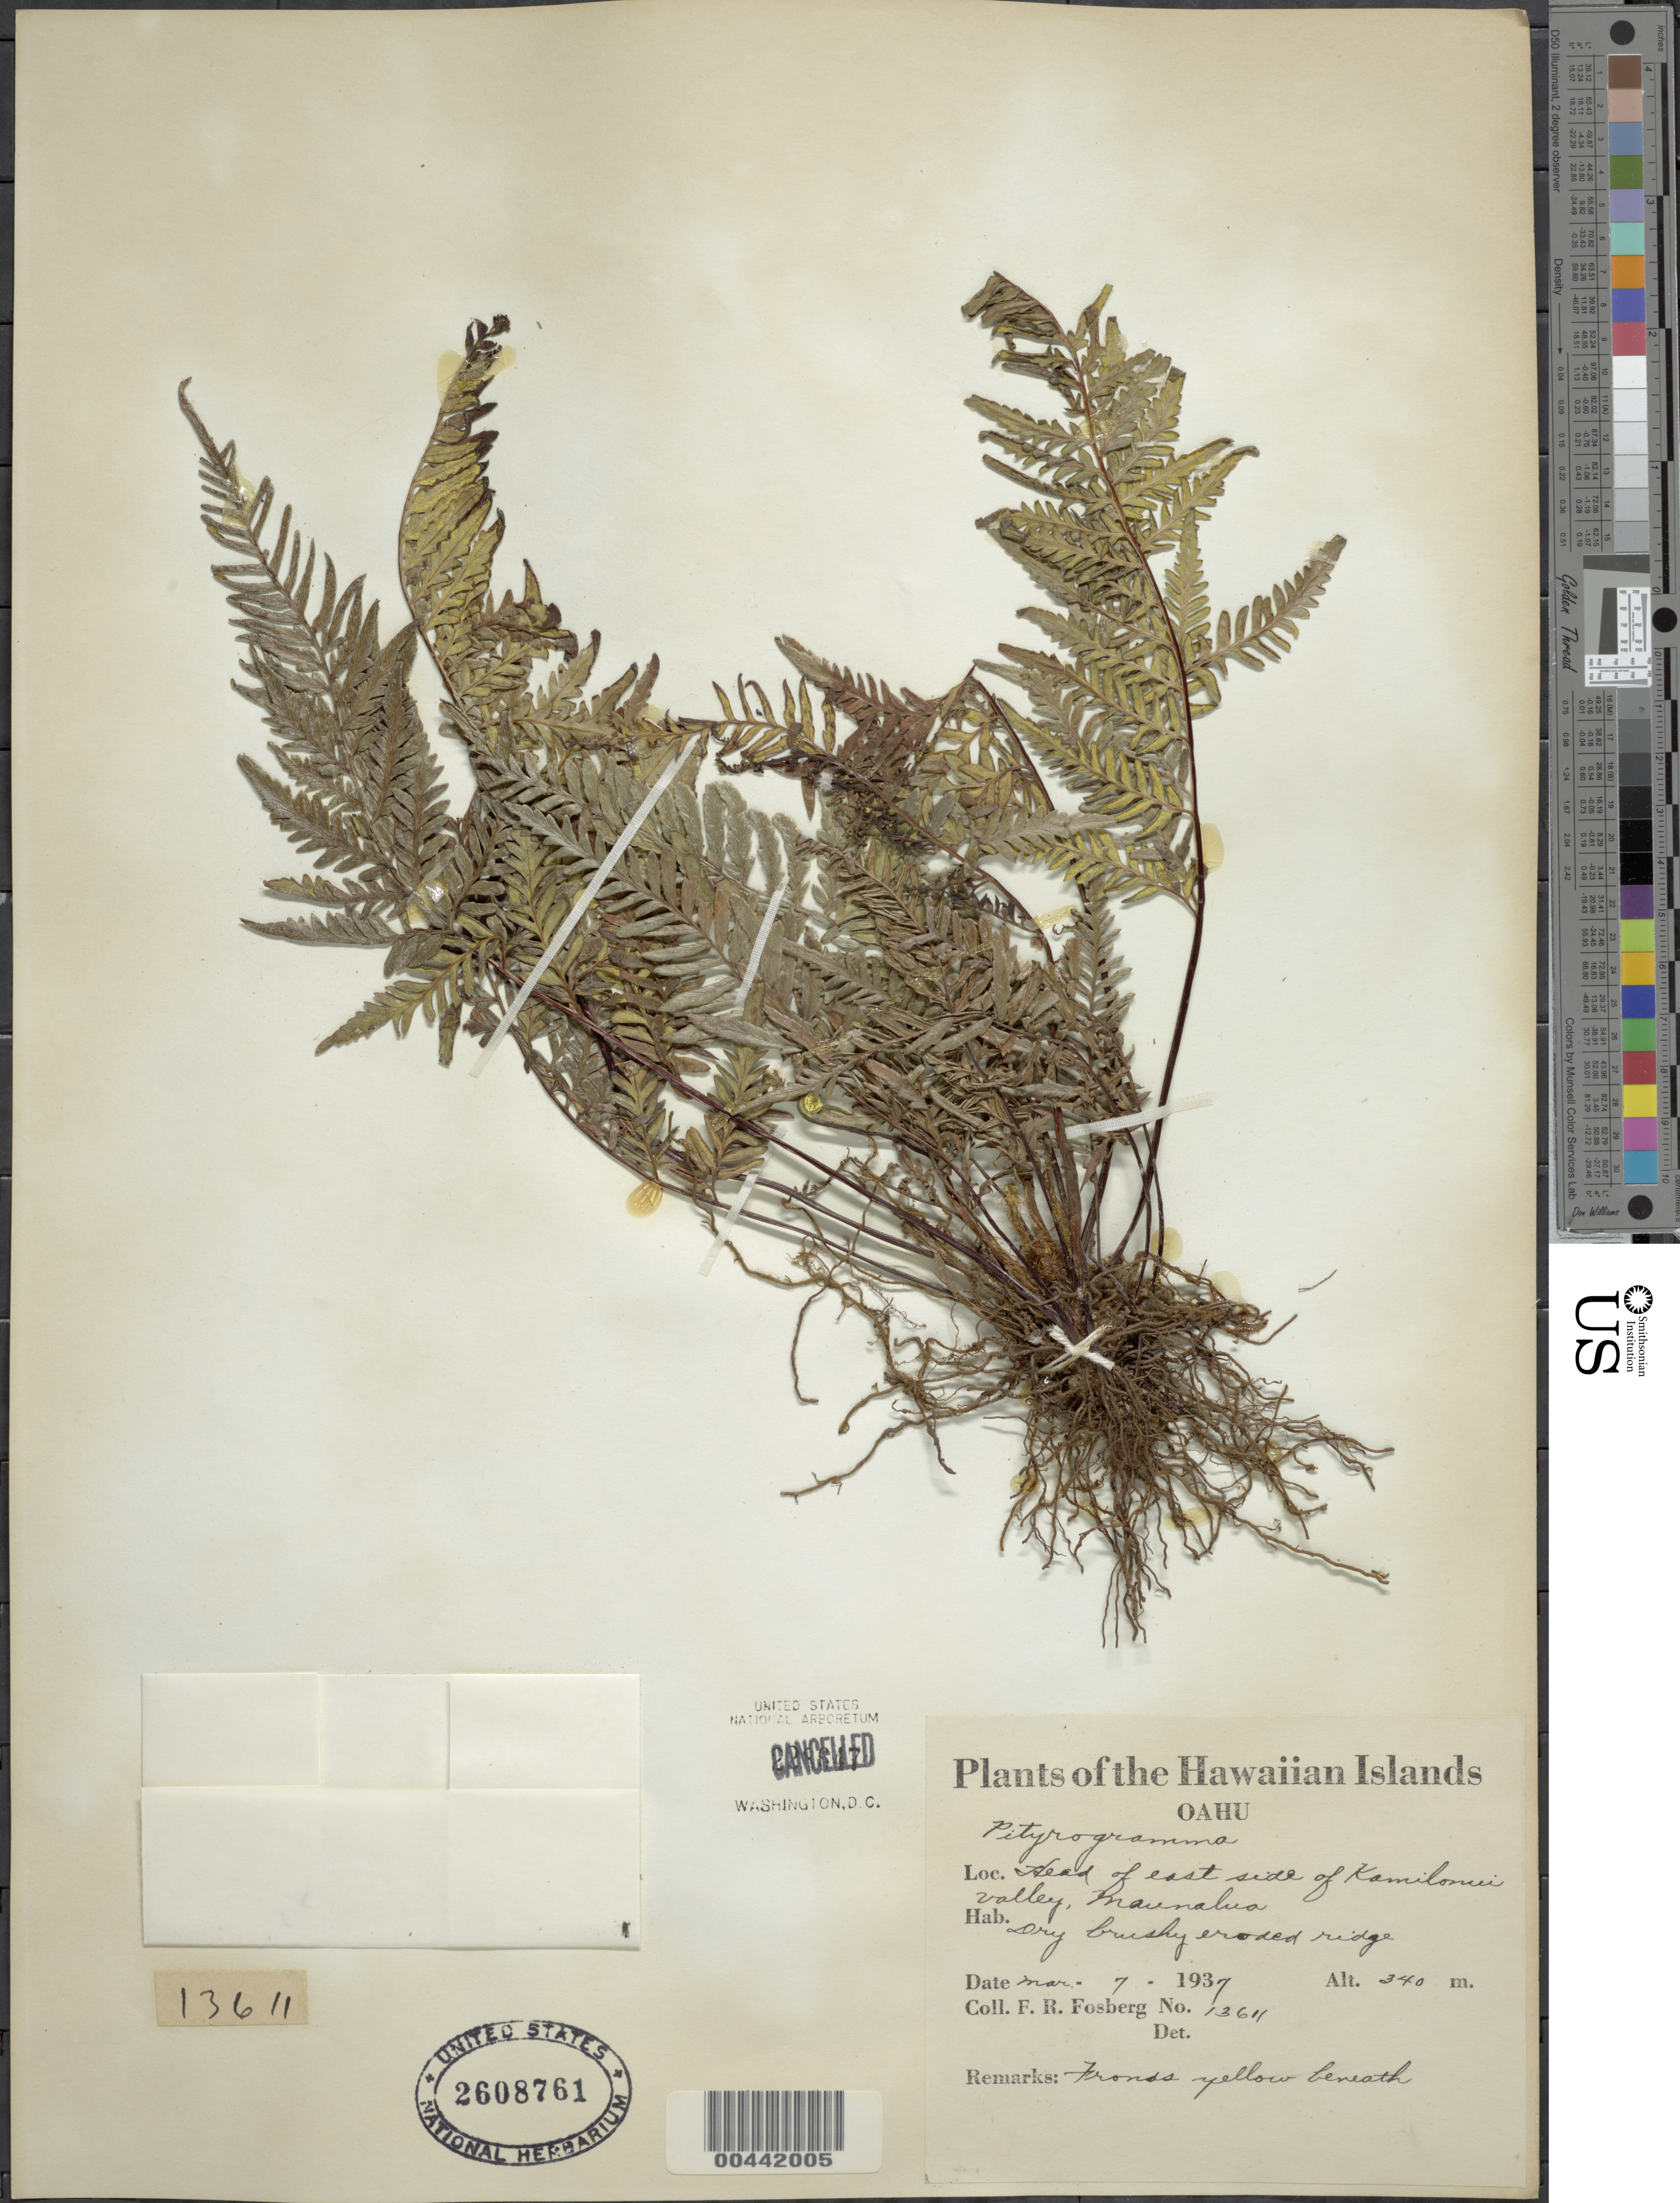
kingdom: Plantae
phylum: Tracheophyta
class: Polypodiopsida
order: Polypodiales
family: Pteridaceae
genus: Pityrogramma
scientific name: Pityrogramma austroamericana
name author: Domin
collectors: F. R. Fosberg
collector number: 13611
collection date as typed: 7 Mar 1937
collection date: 1937-03-07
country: United States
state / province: Hawaii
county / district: Honolulu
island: Oahu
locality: Head of E side of Kamilonui Valley, Maunalua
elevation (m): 340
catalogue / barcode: US 2608761